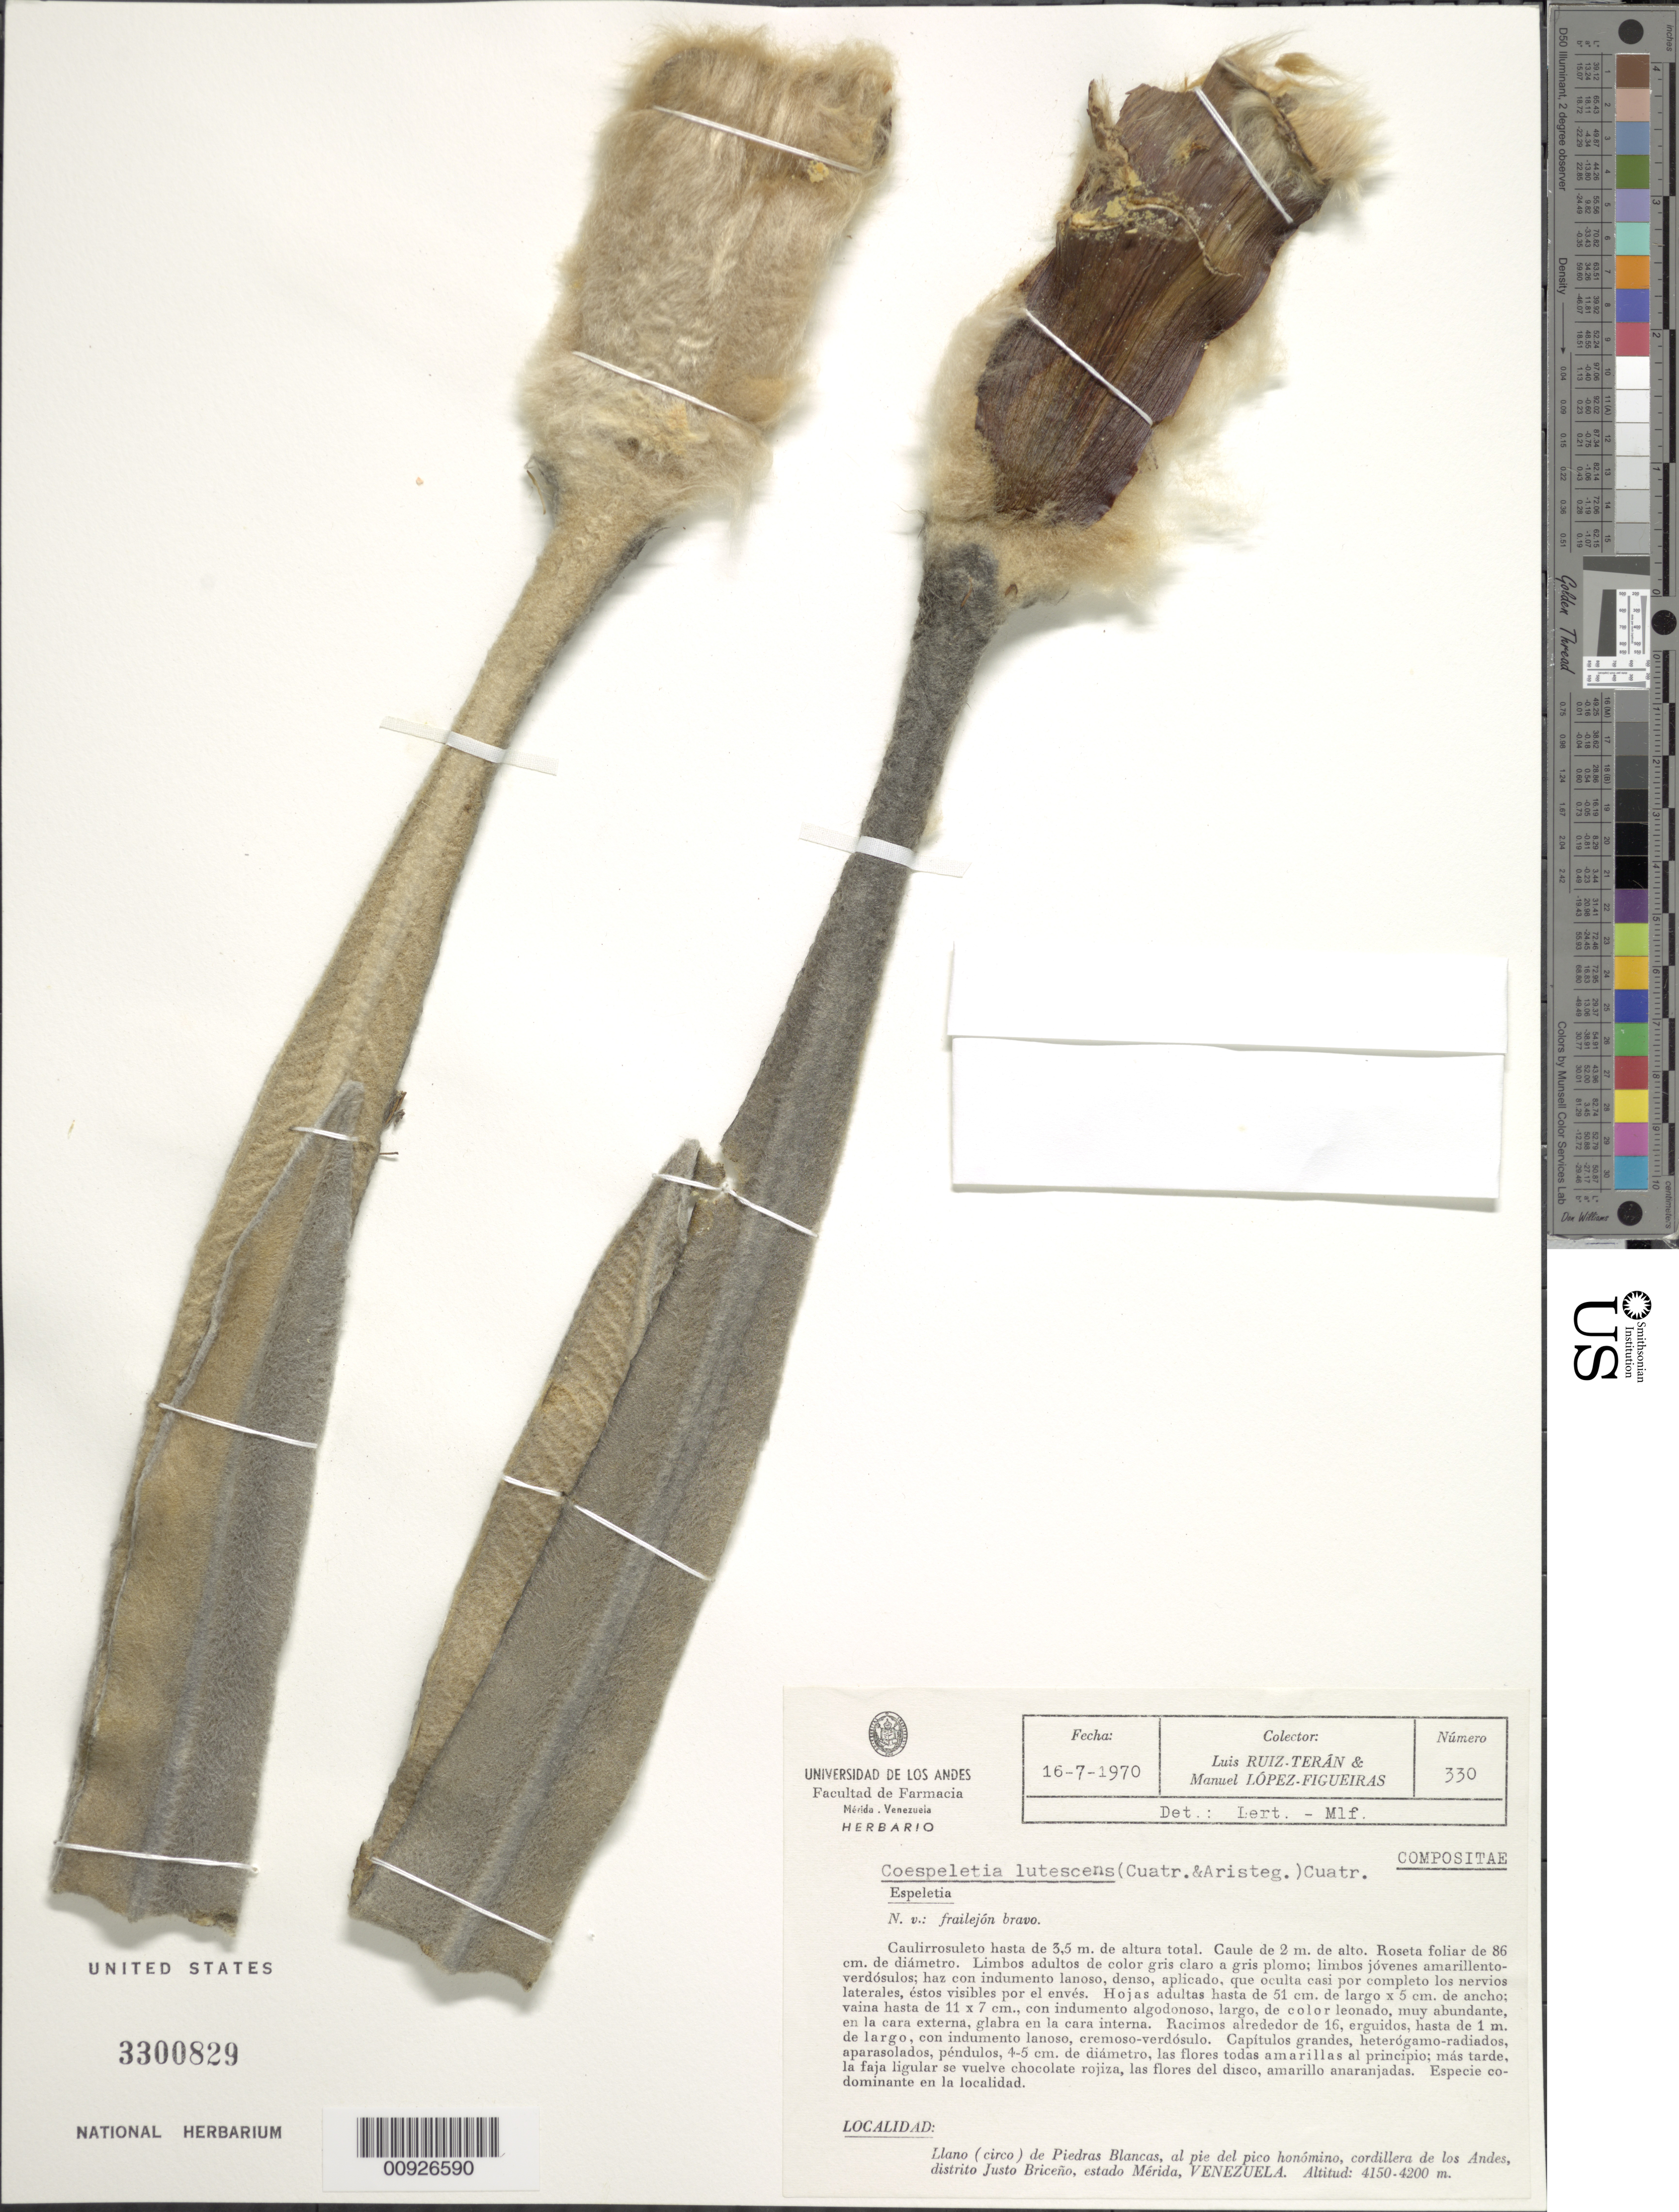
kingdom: Plantae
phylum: Tracheophyta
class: Magnoliopsida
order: Asterales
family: Asteraceae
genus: Coespeletia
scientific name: Coespeletia timotensis f. lutescens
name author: (Cuatrec.) Cuatrec.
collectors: L. E. Ruíz-Terán & M. López Figueiras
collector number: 330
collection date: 1970-07-16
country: Venezuela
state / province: Mérida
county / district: Justo Briceño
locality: Llano (circo) de Piedras Blancas, al pie del pico homónimo, cordillera de los Andes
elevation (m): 4150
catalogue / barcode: US 3300829